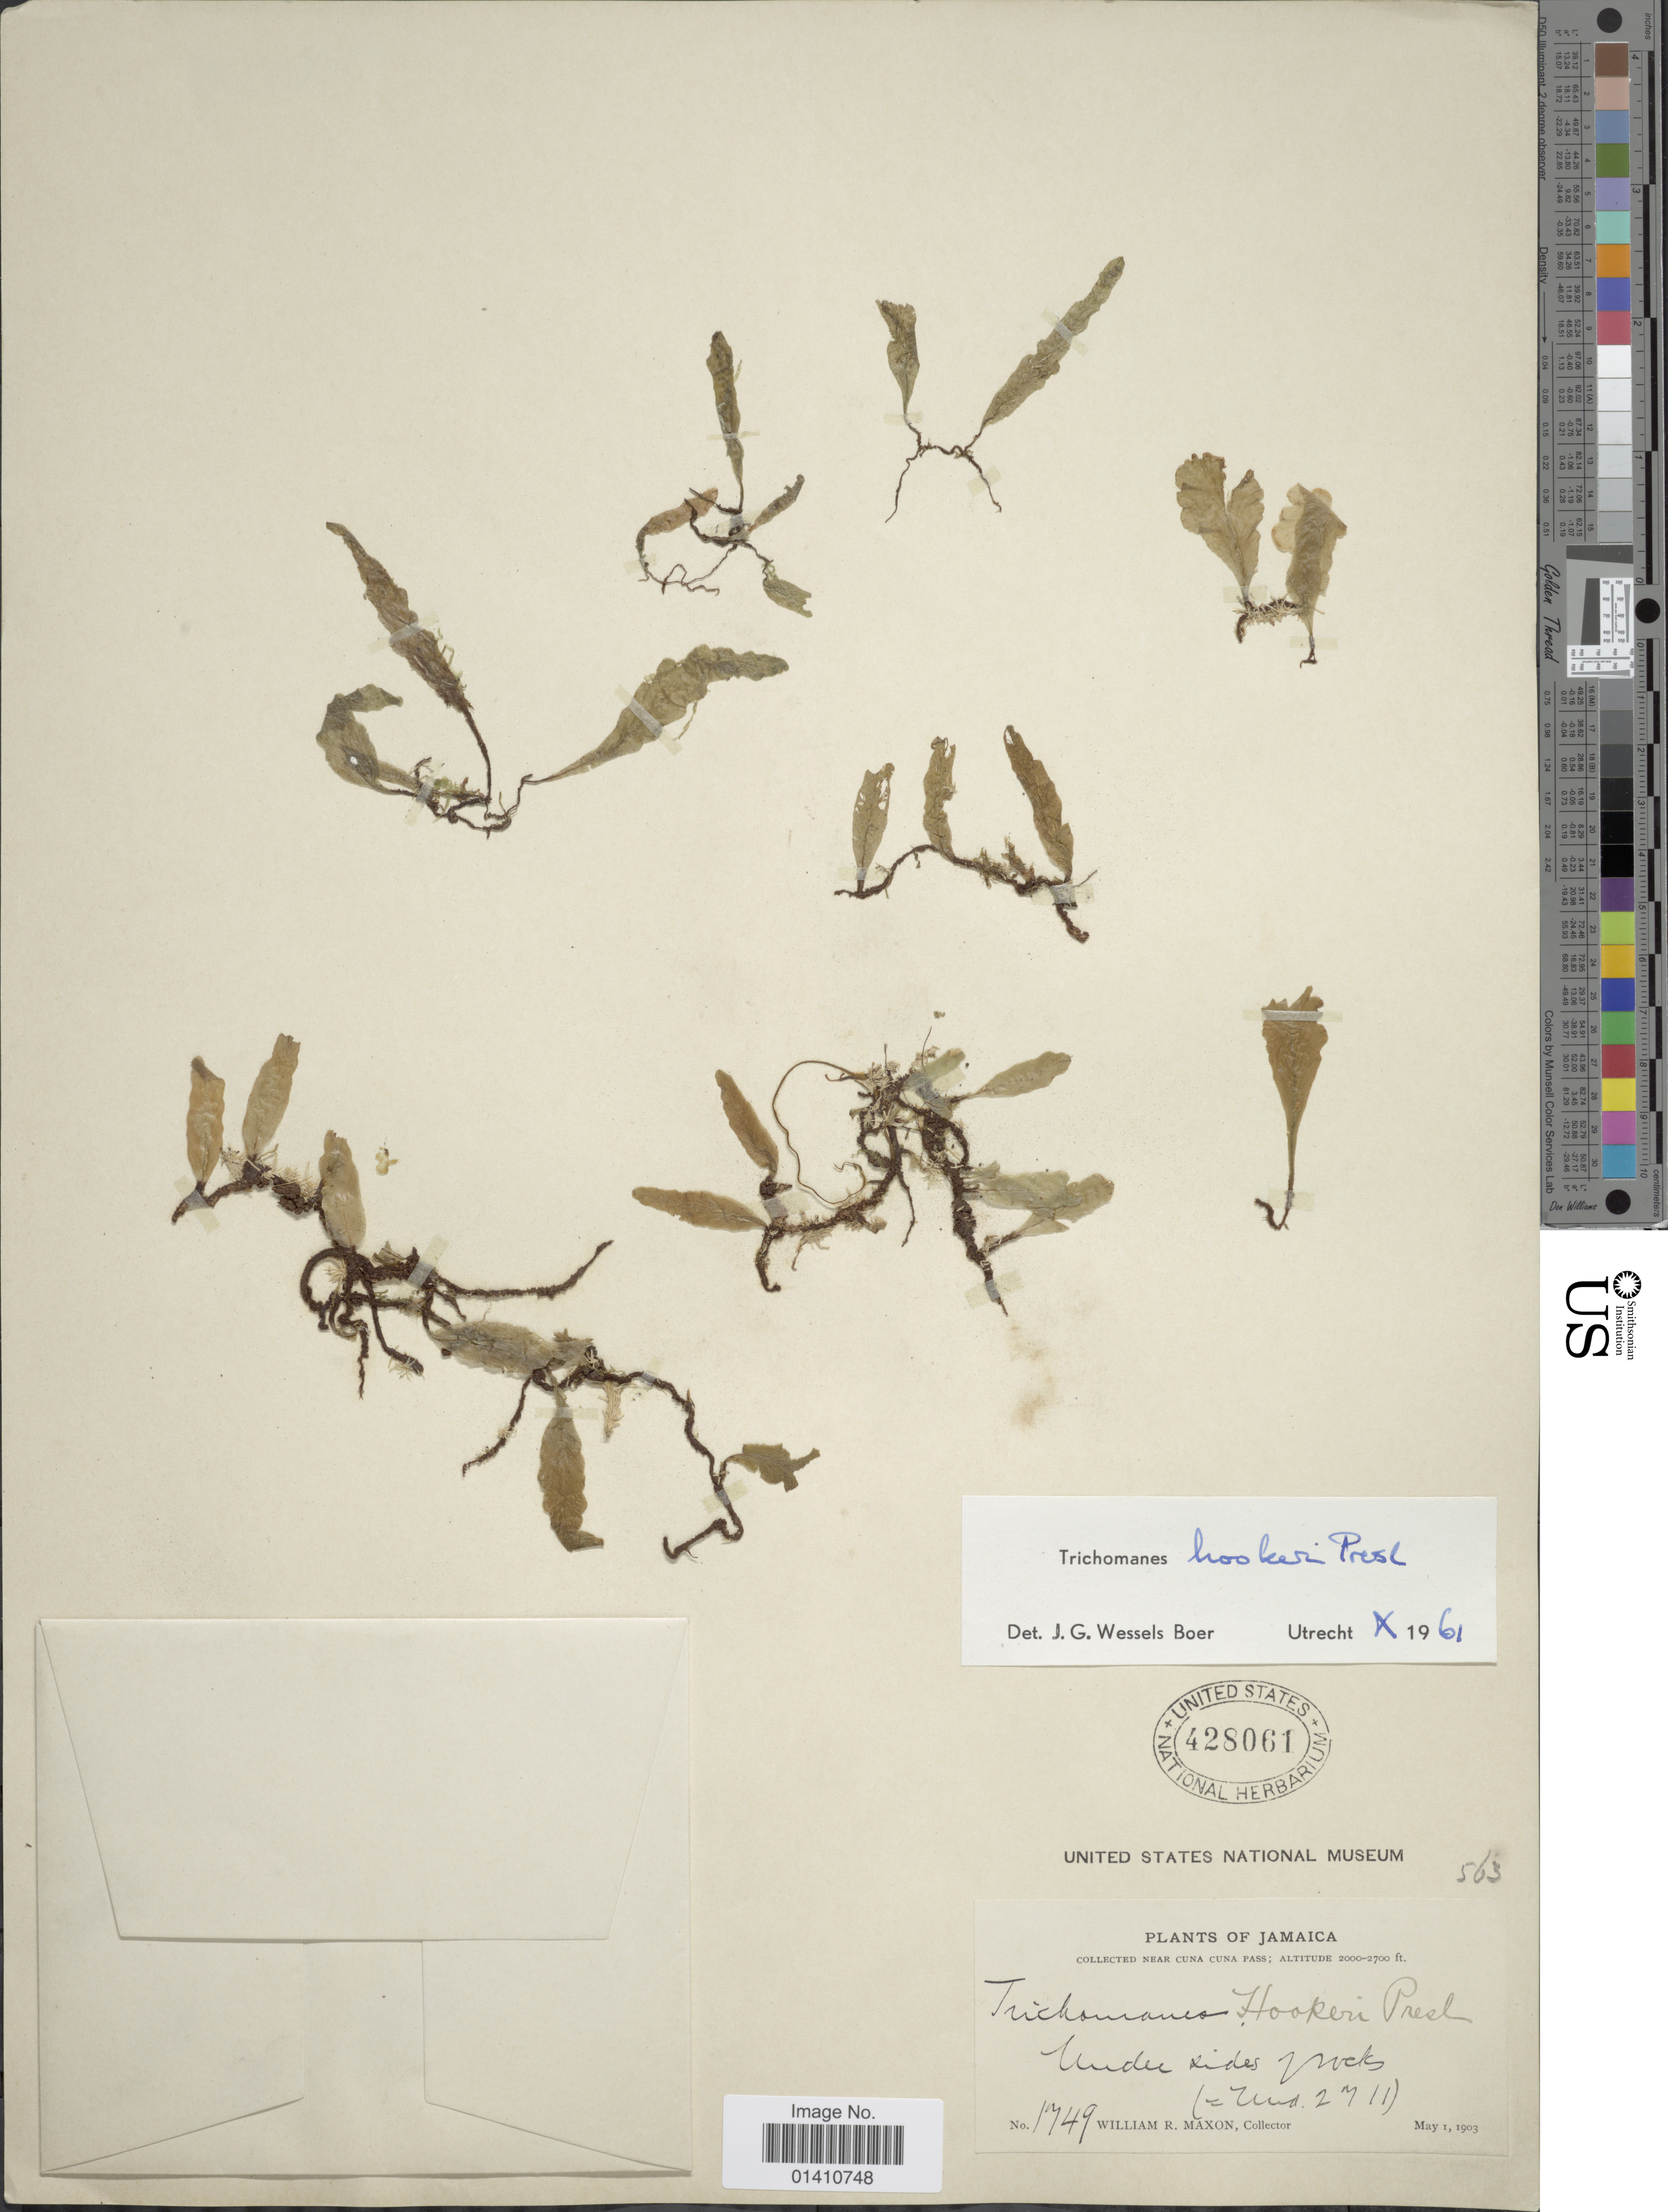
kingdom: Plantae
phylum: Tracheophyta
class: Polypodiopsida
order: Hymenophyllales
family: Hymenophyllaceae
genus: Didymoglossum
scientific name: Didymoglossum hookeri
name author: C. Presl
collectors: W. R. Maxon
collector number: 1749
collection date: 1903-05-01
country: Jamaica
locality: Near Cuna Cuna Pass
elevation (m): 610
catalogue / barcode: US 428061